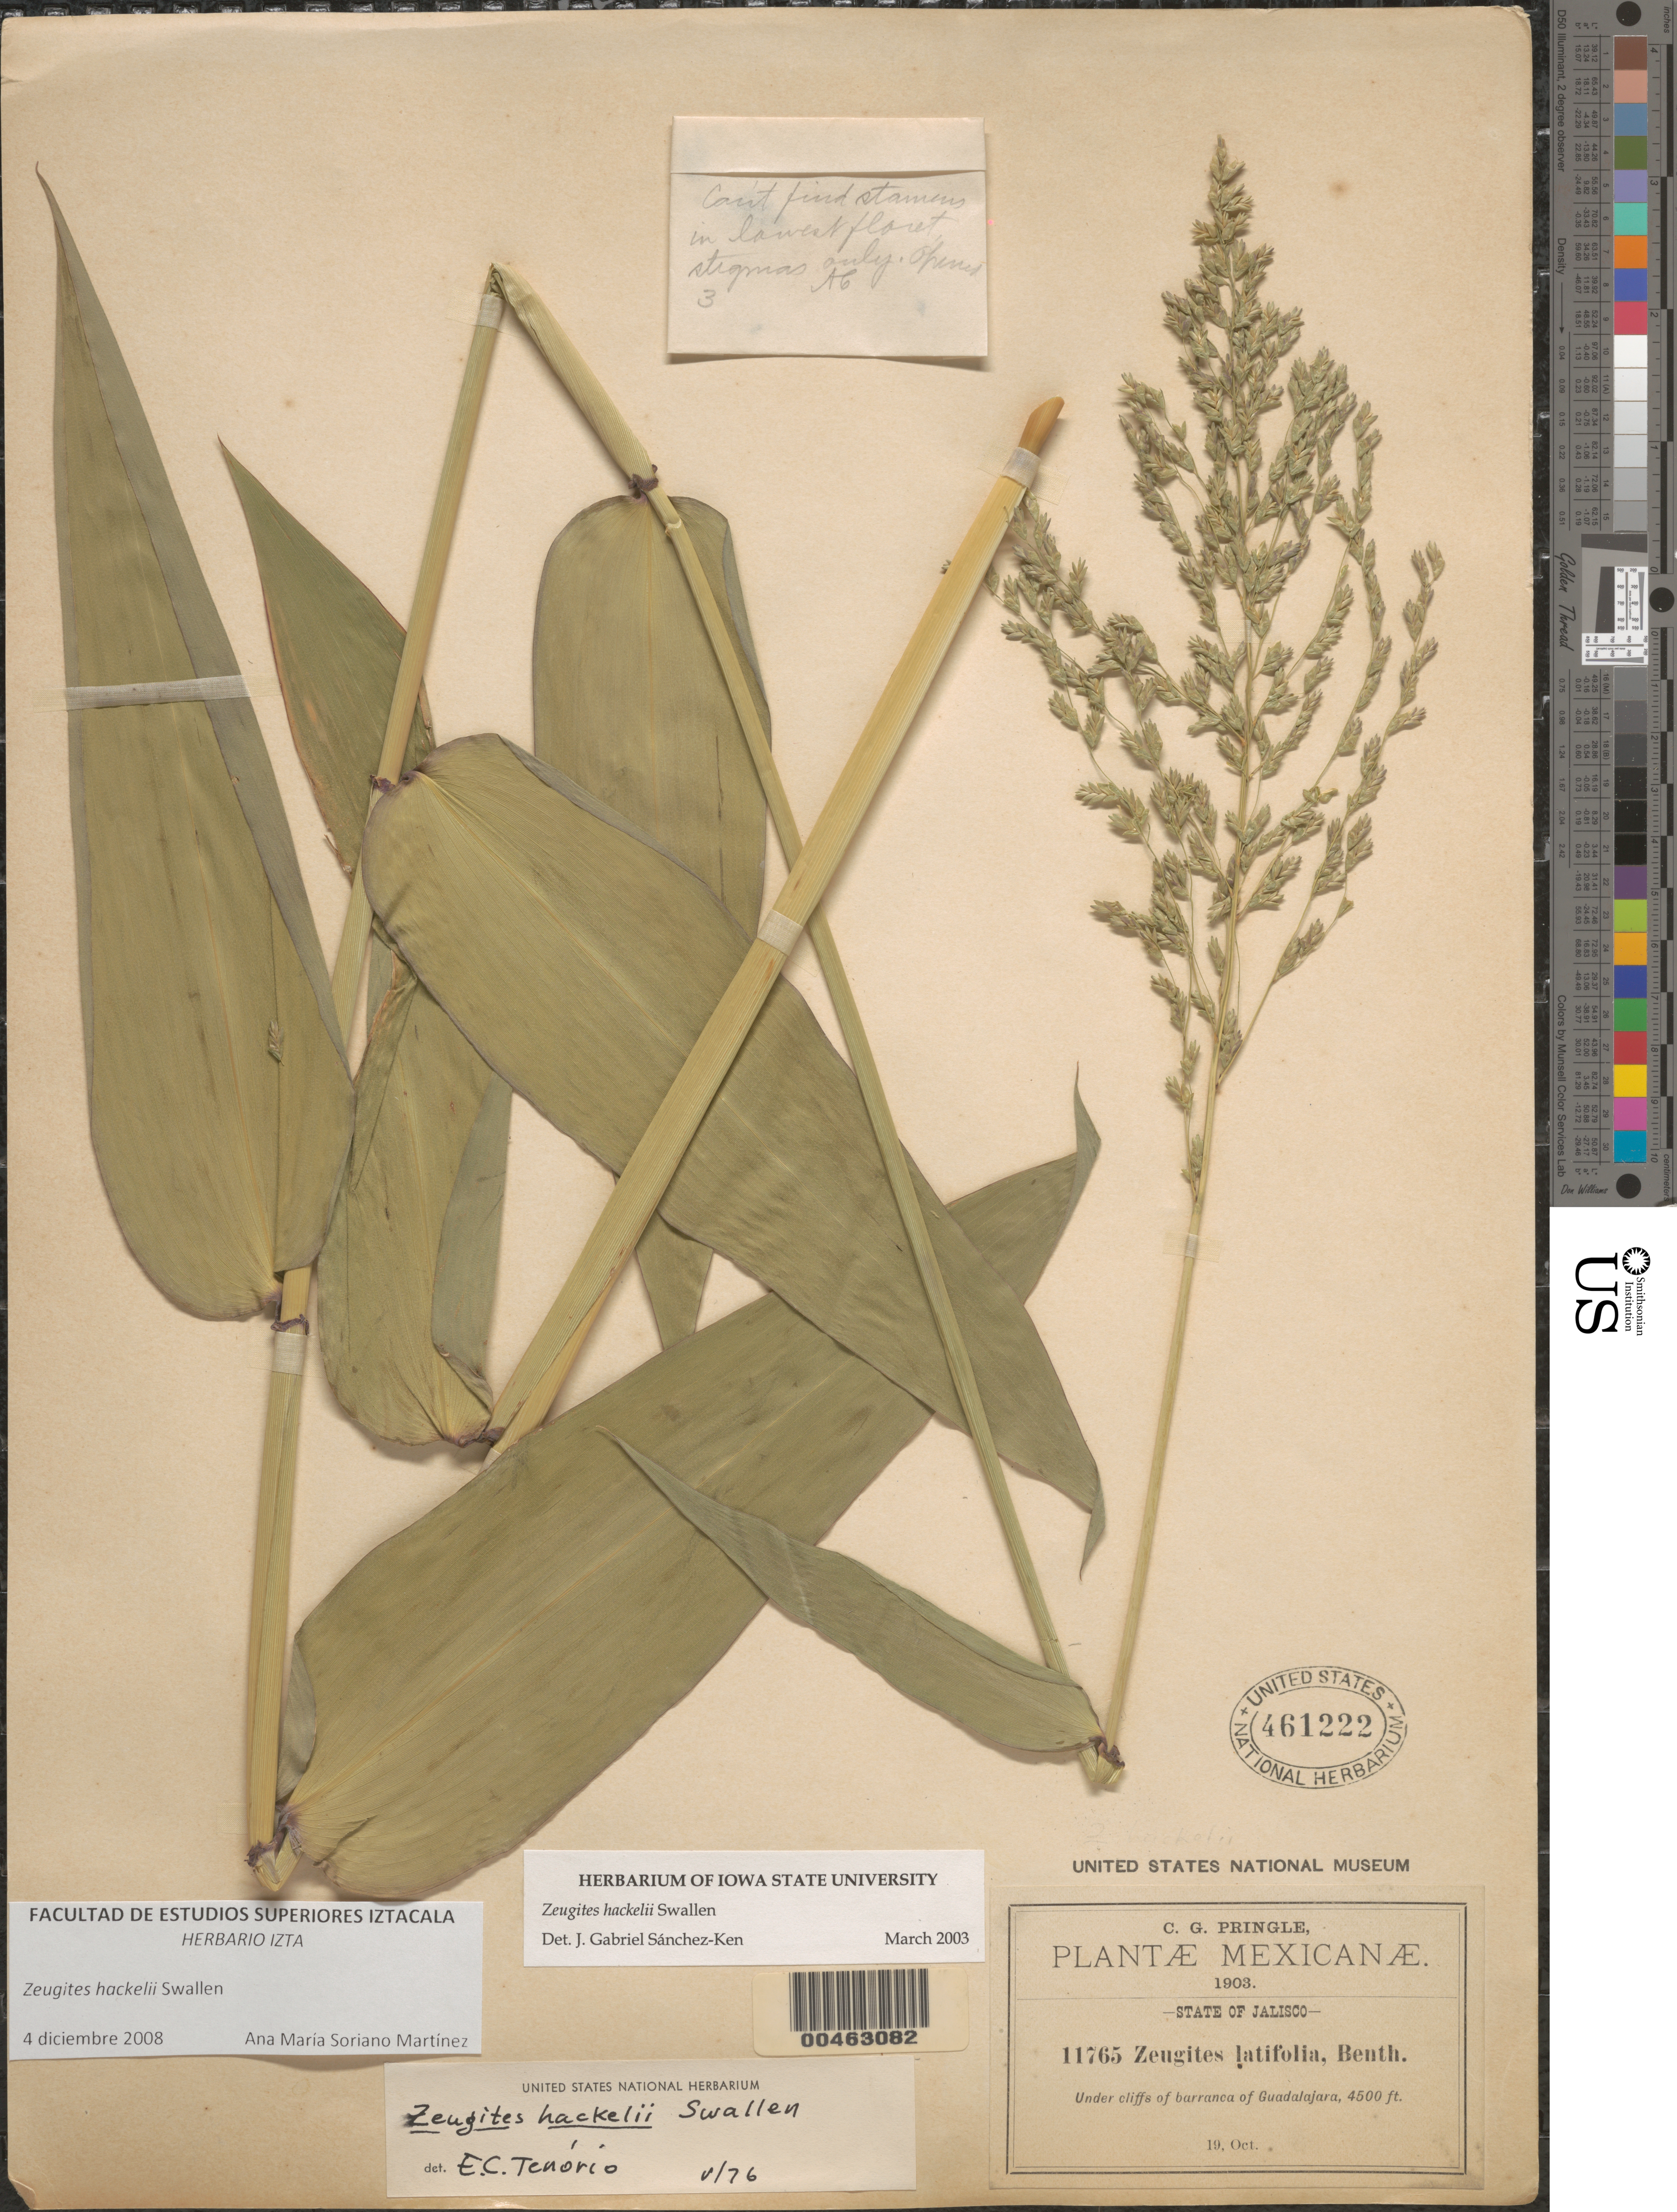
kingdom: Plantae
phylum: Tracheophyta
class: Liliopsida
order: Poales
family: Poaceae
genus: Zeugites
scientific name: Zeugites latifolius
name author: (E. Fourn.) Hemsl.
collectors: C. G. Pringle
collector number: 11765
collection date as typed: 19 Oct 1903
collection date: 1903-10-19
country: Mexico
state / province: Jalisco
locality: Barranca of Guadalupe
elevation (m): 1372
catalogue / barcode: US 461222